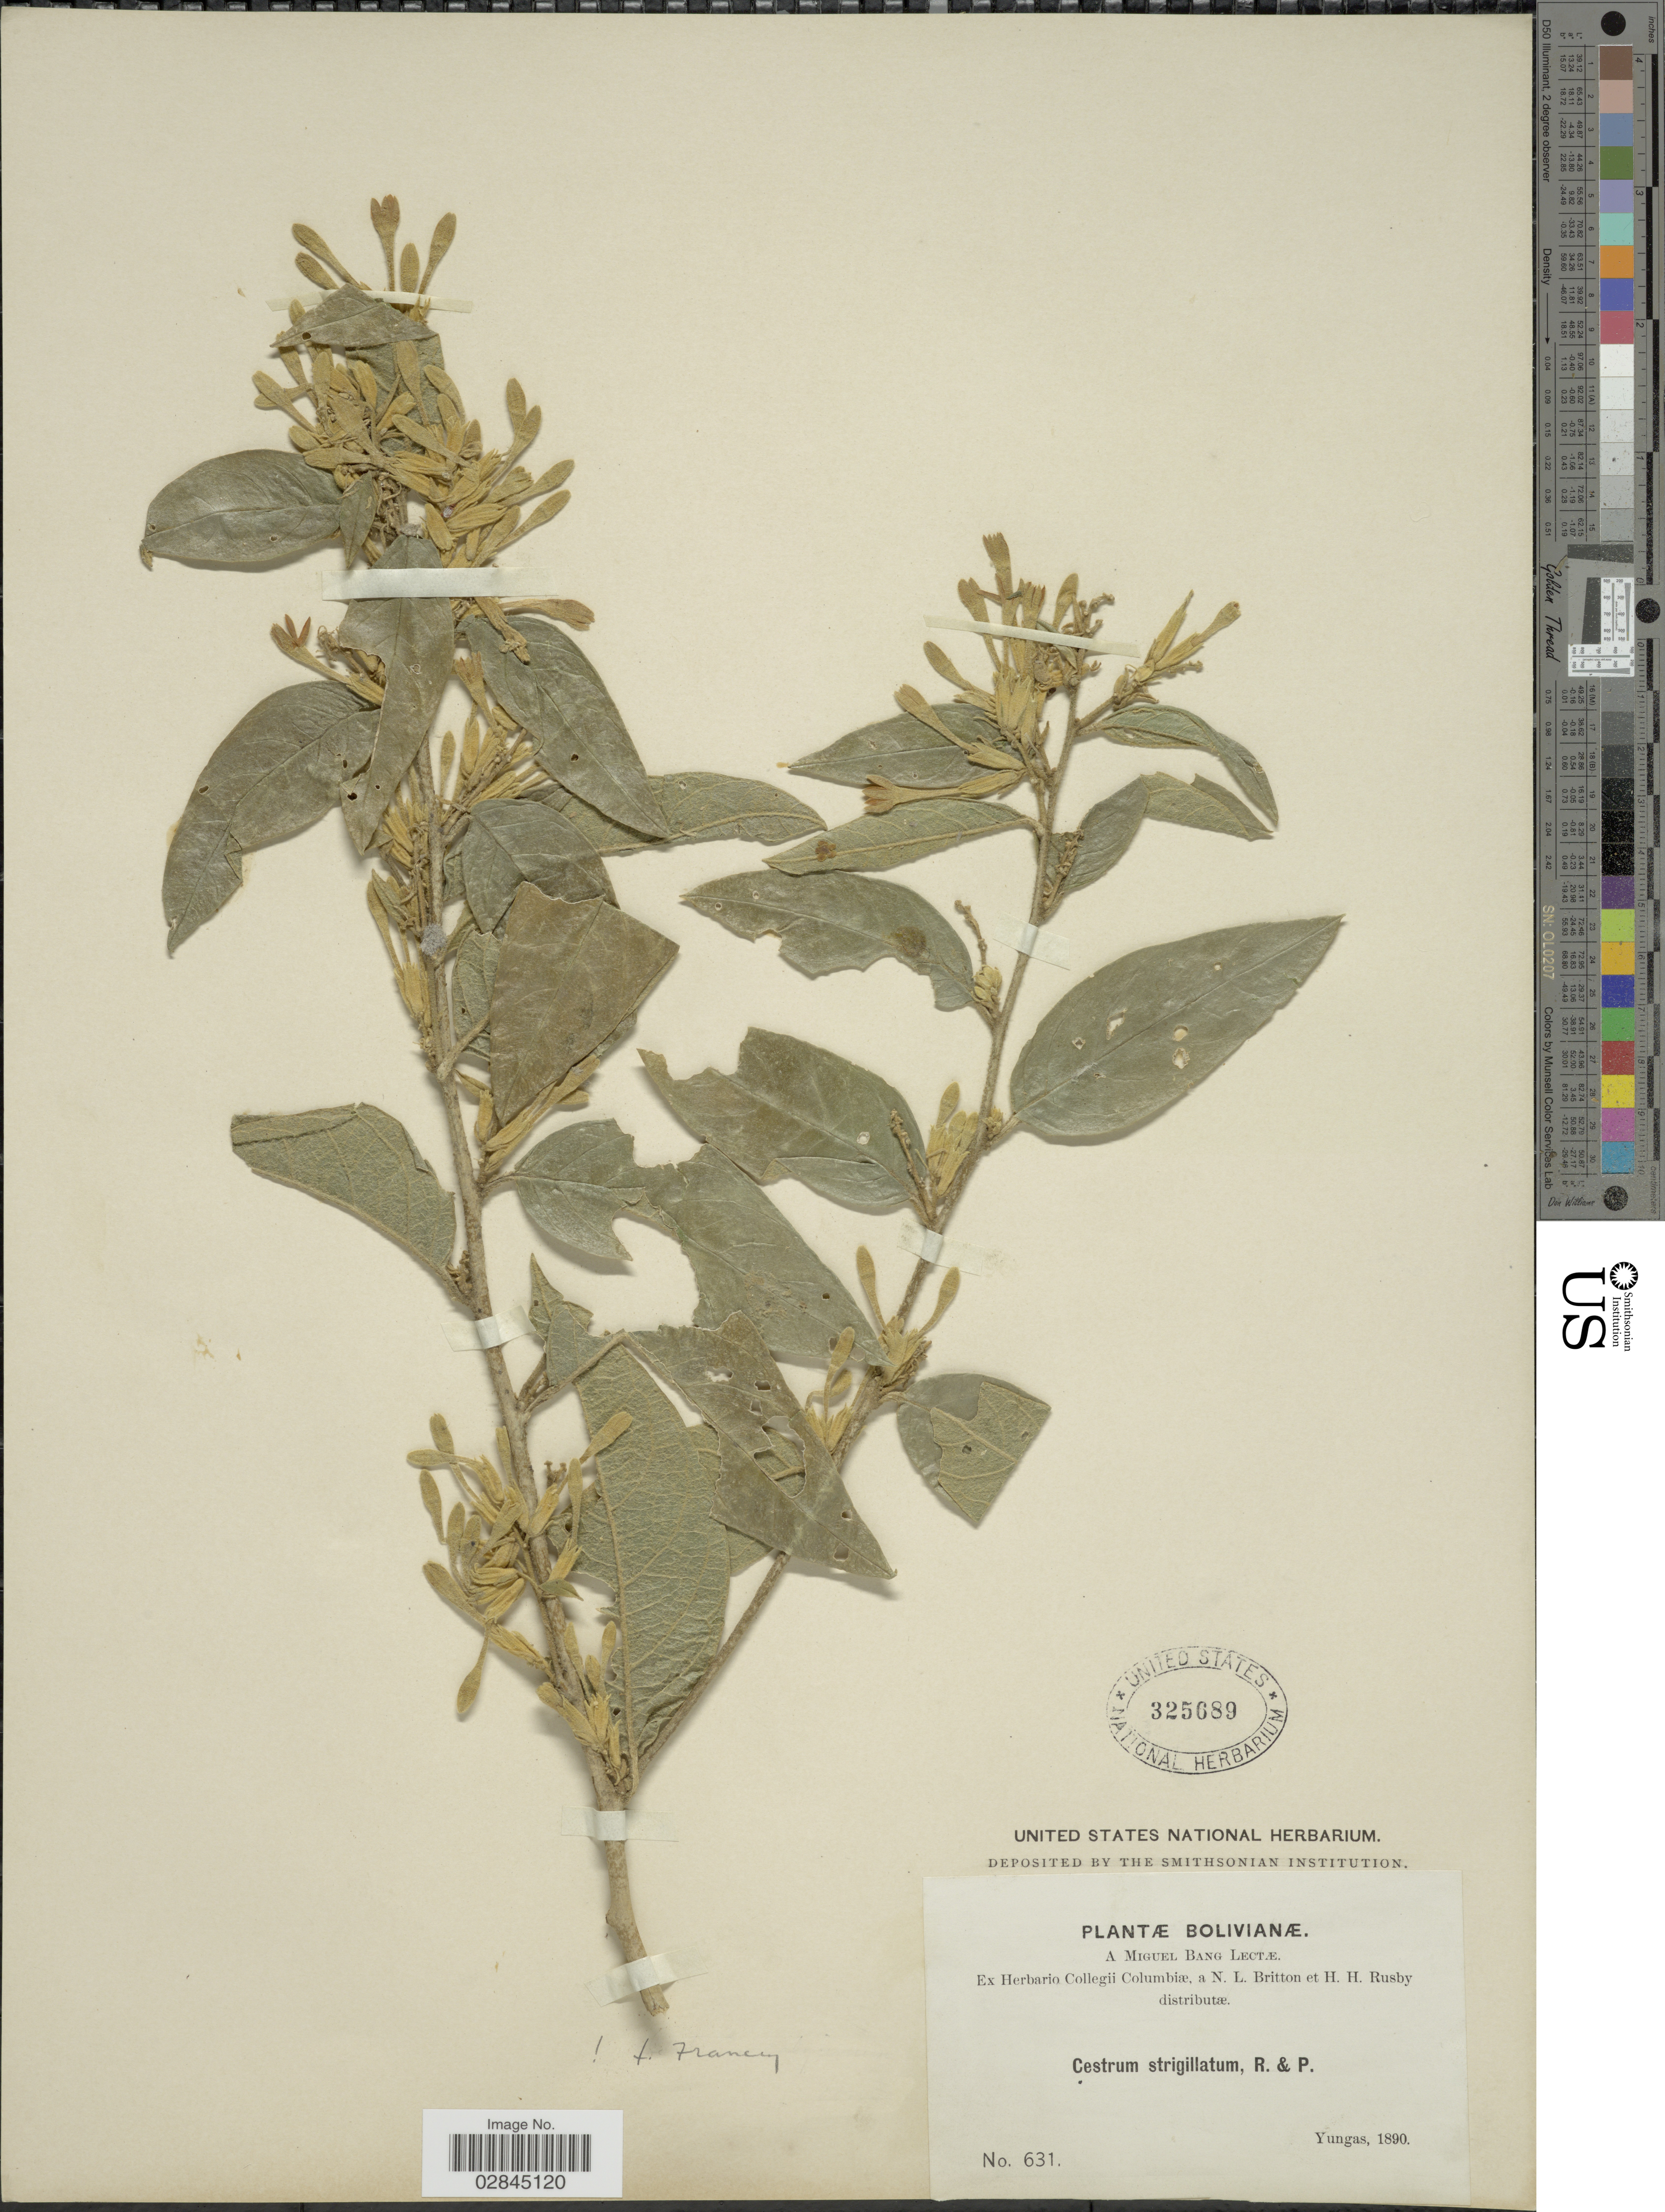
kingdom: Plantae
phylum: Tracheophyta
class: Magnoliopsida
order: Solanales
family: Solanaceae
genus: Cestrum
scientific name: Cestrum strigilatum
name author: Ruiz & Pav.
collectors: M. Bang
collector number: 631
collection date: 1890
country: Bolivia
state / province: La Paz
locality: Yungas.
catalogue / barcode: US 325689